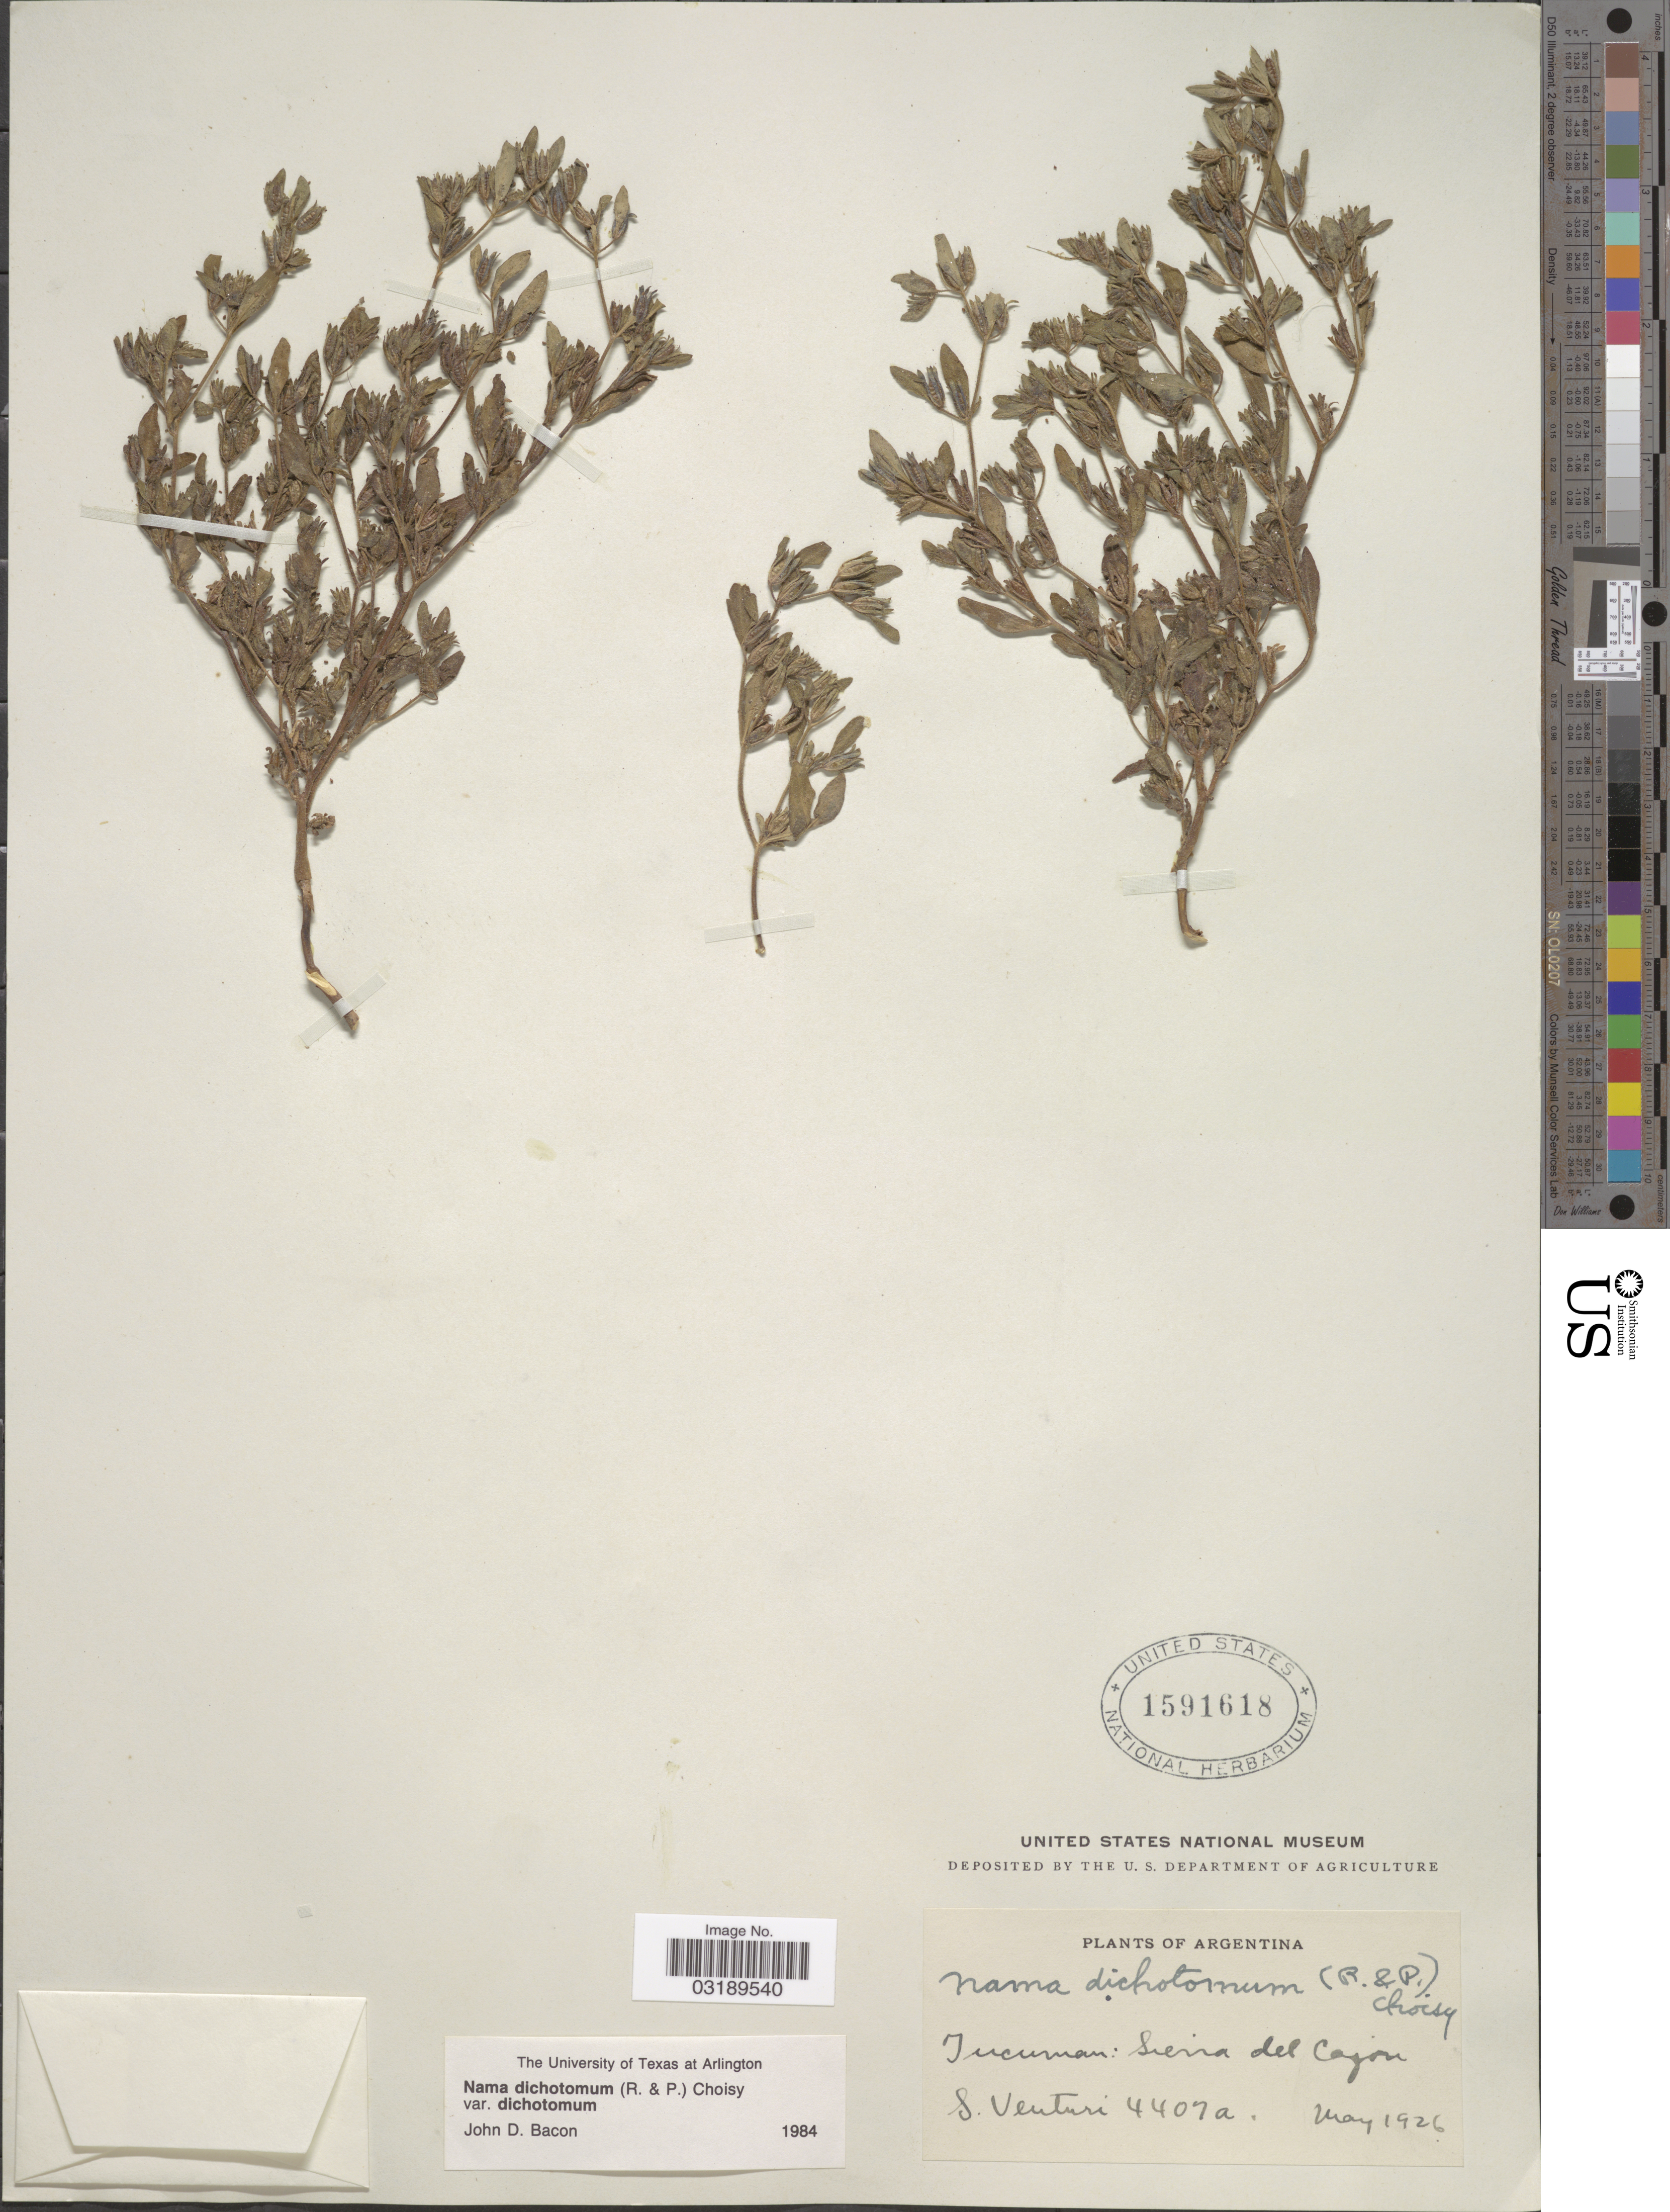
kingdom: Plantae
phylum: Tracheophyta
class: Magnoliopsida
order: Boraginales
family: Namaceae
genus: Nama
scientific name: Nama dichotoma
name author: (Ruiz & Pav.) Choisy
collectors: S. Venturi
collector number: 4407a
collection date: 1926-05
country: Argentina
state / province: Tucuman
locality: Sierra del Cajon.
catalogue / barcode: US 1591618